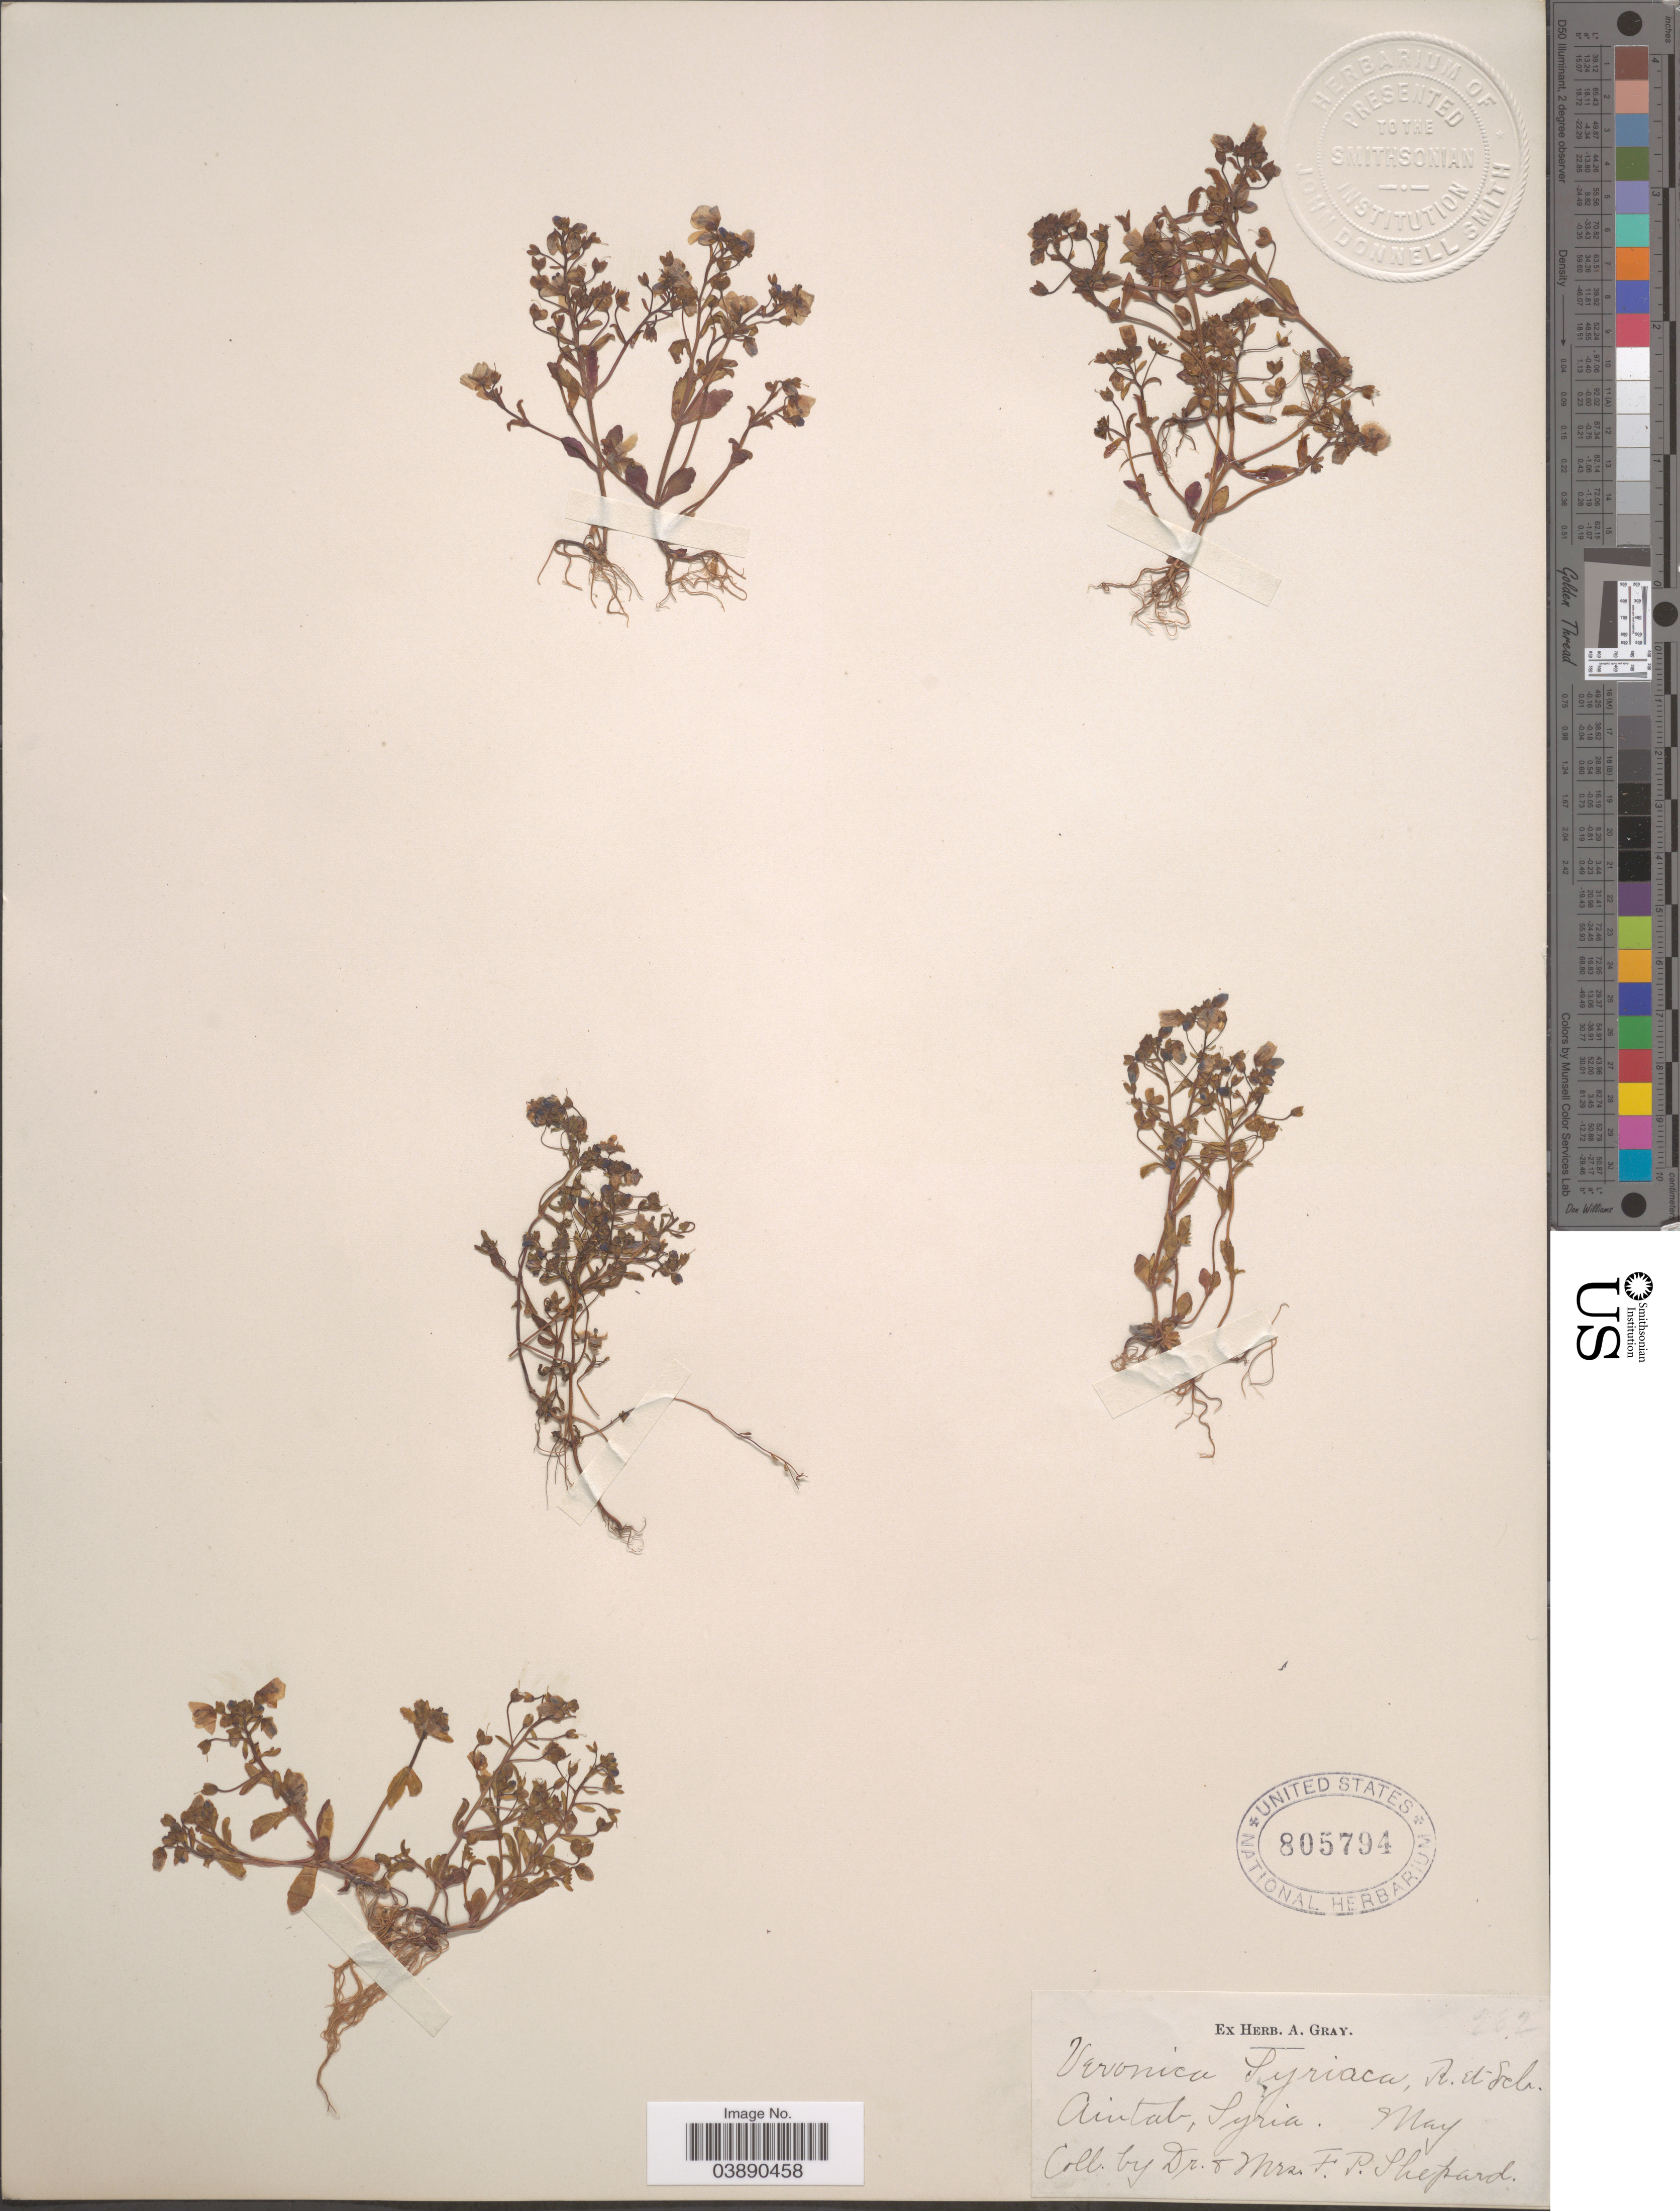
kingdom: Plantae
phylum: Tracheophyta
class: Magnoliopsida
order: Lamiales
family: Plantaginaceae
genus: Veronica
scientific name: Veronica syriaca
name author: Roem. & Schult.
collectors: F. P. Shepard & Mrs. Shepard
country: Syria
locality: Aintab.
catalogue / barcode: US 805794